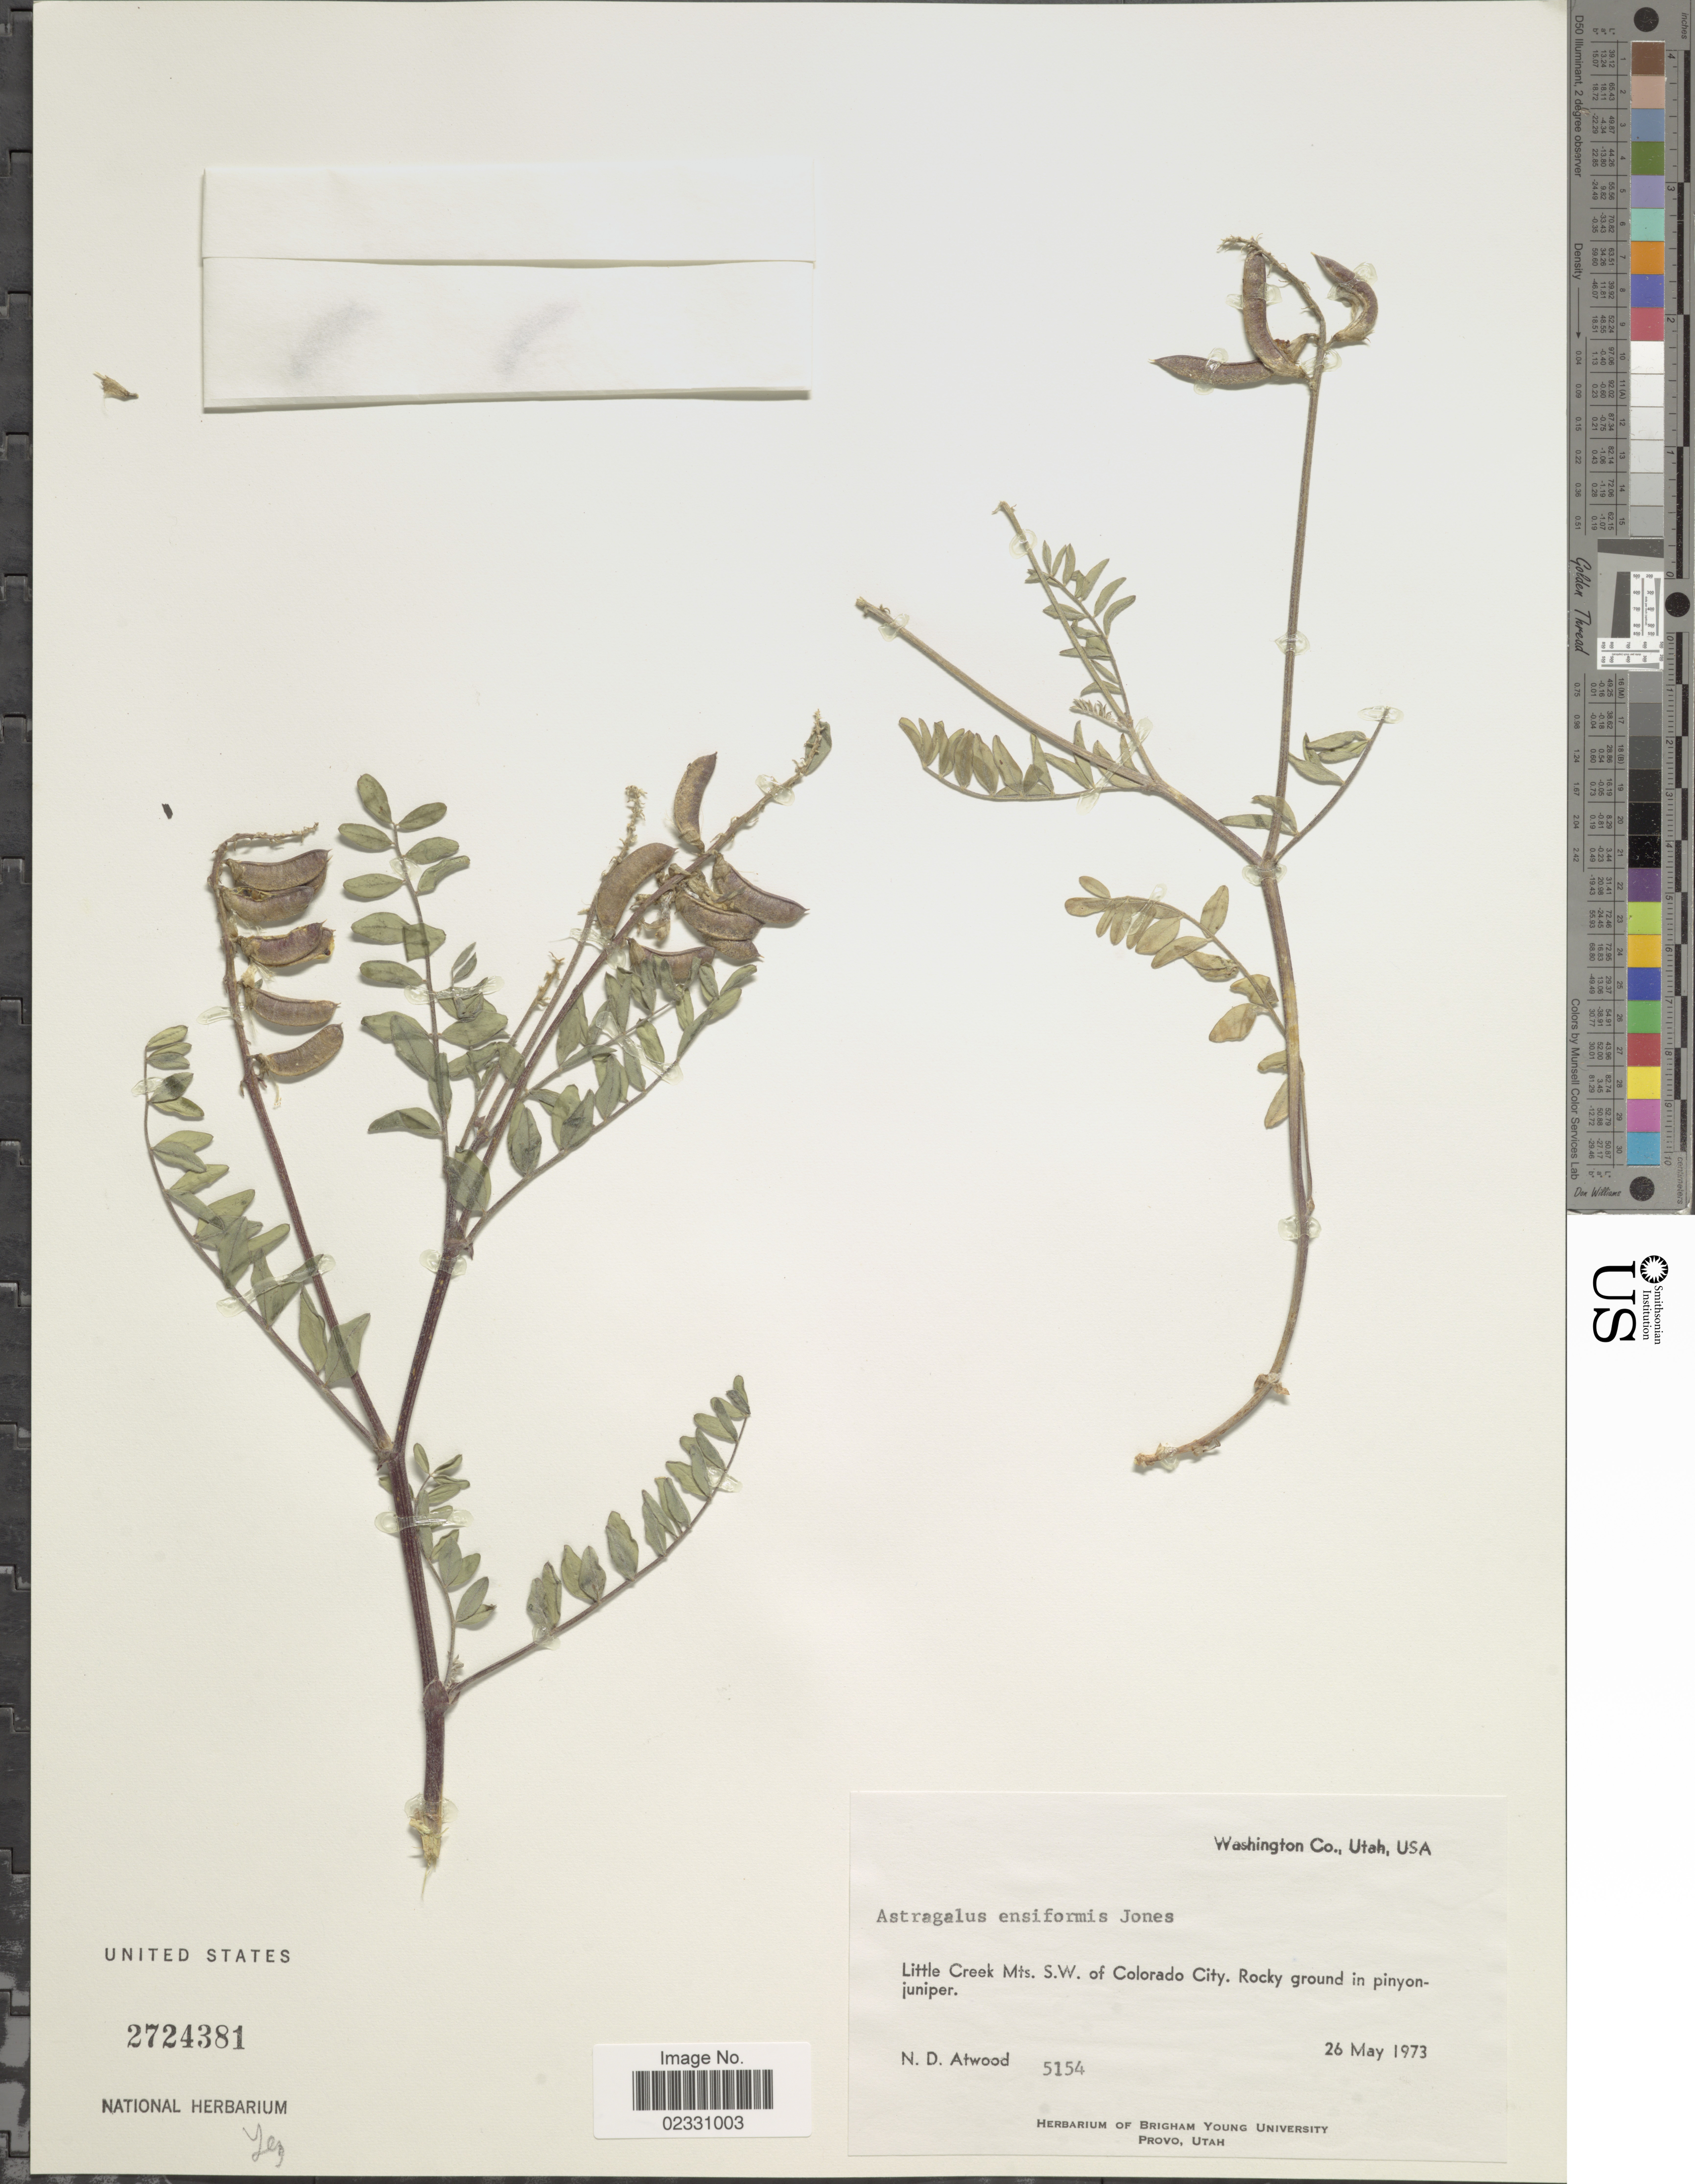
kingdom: Plantae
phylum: Tracheophyta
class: Magnoliopsida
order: Fabales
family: Fabaceae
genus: Astragalus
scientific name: Astragalus ensiformis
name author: M.E. Jones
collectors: N. Atwood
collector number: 5154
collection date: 1973-05-26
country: United States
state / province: Utah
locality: Washington Co, Little Creek Mts. S.W. of Colorado. Rocky ground in pinyon-juniper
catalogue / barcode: US 2724381